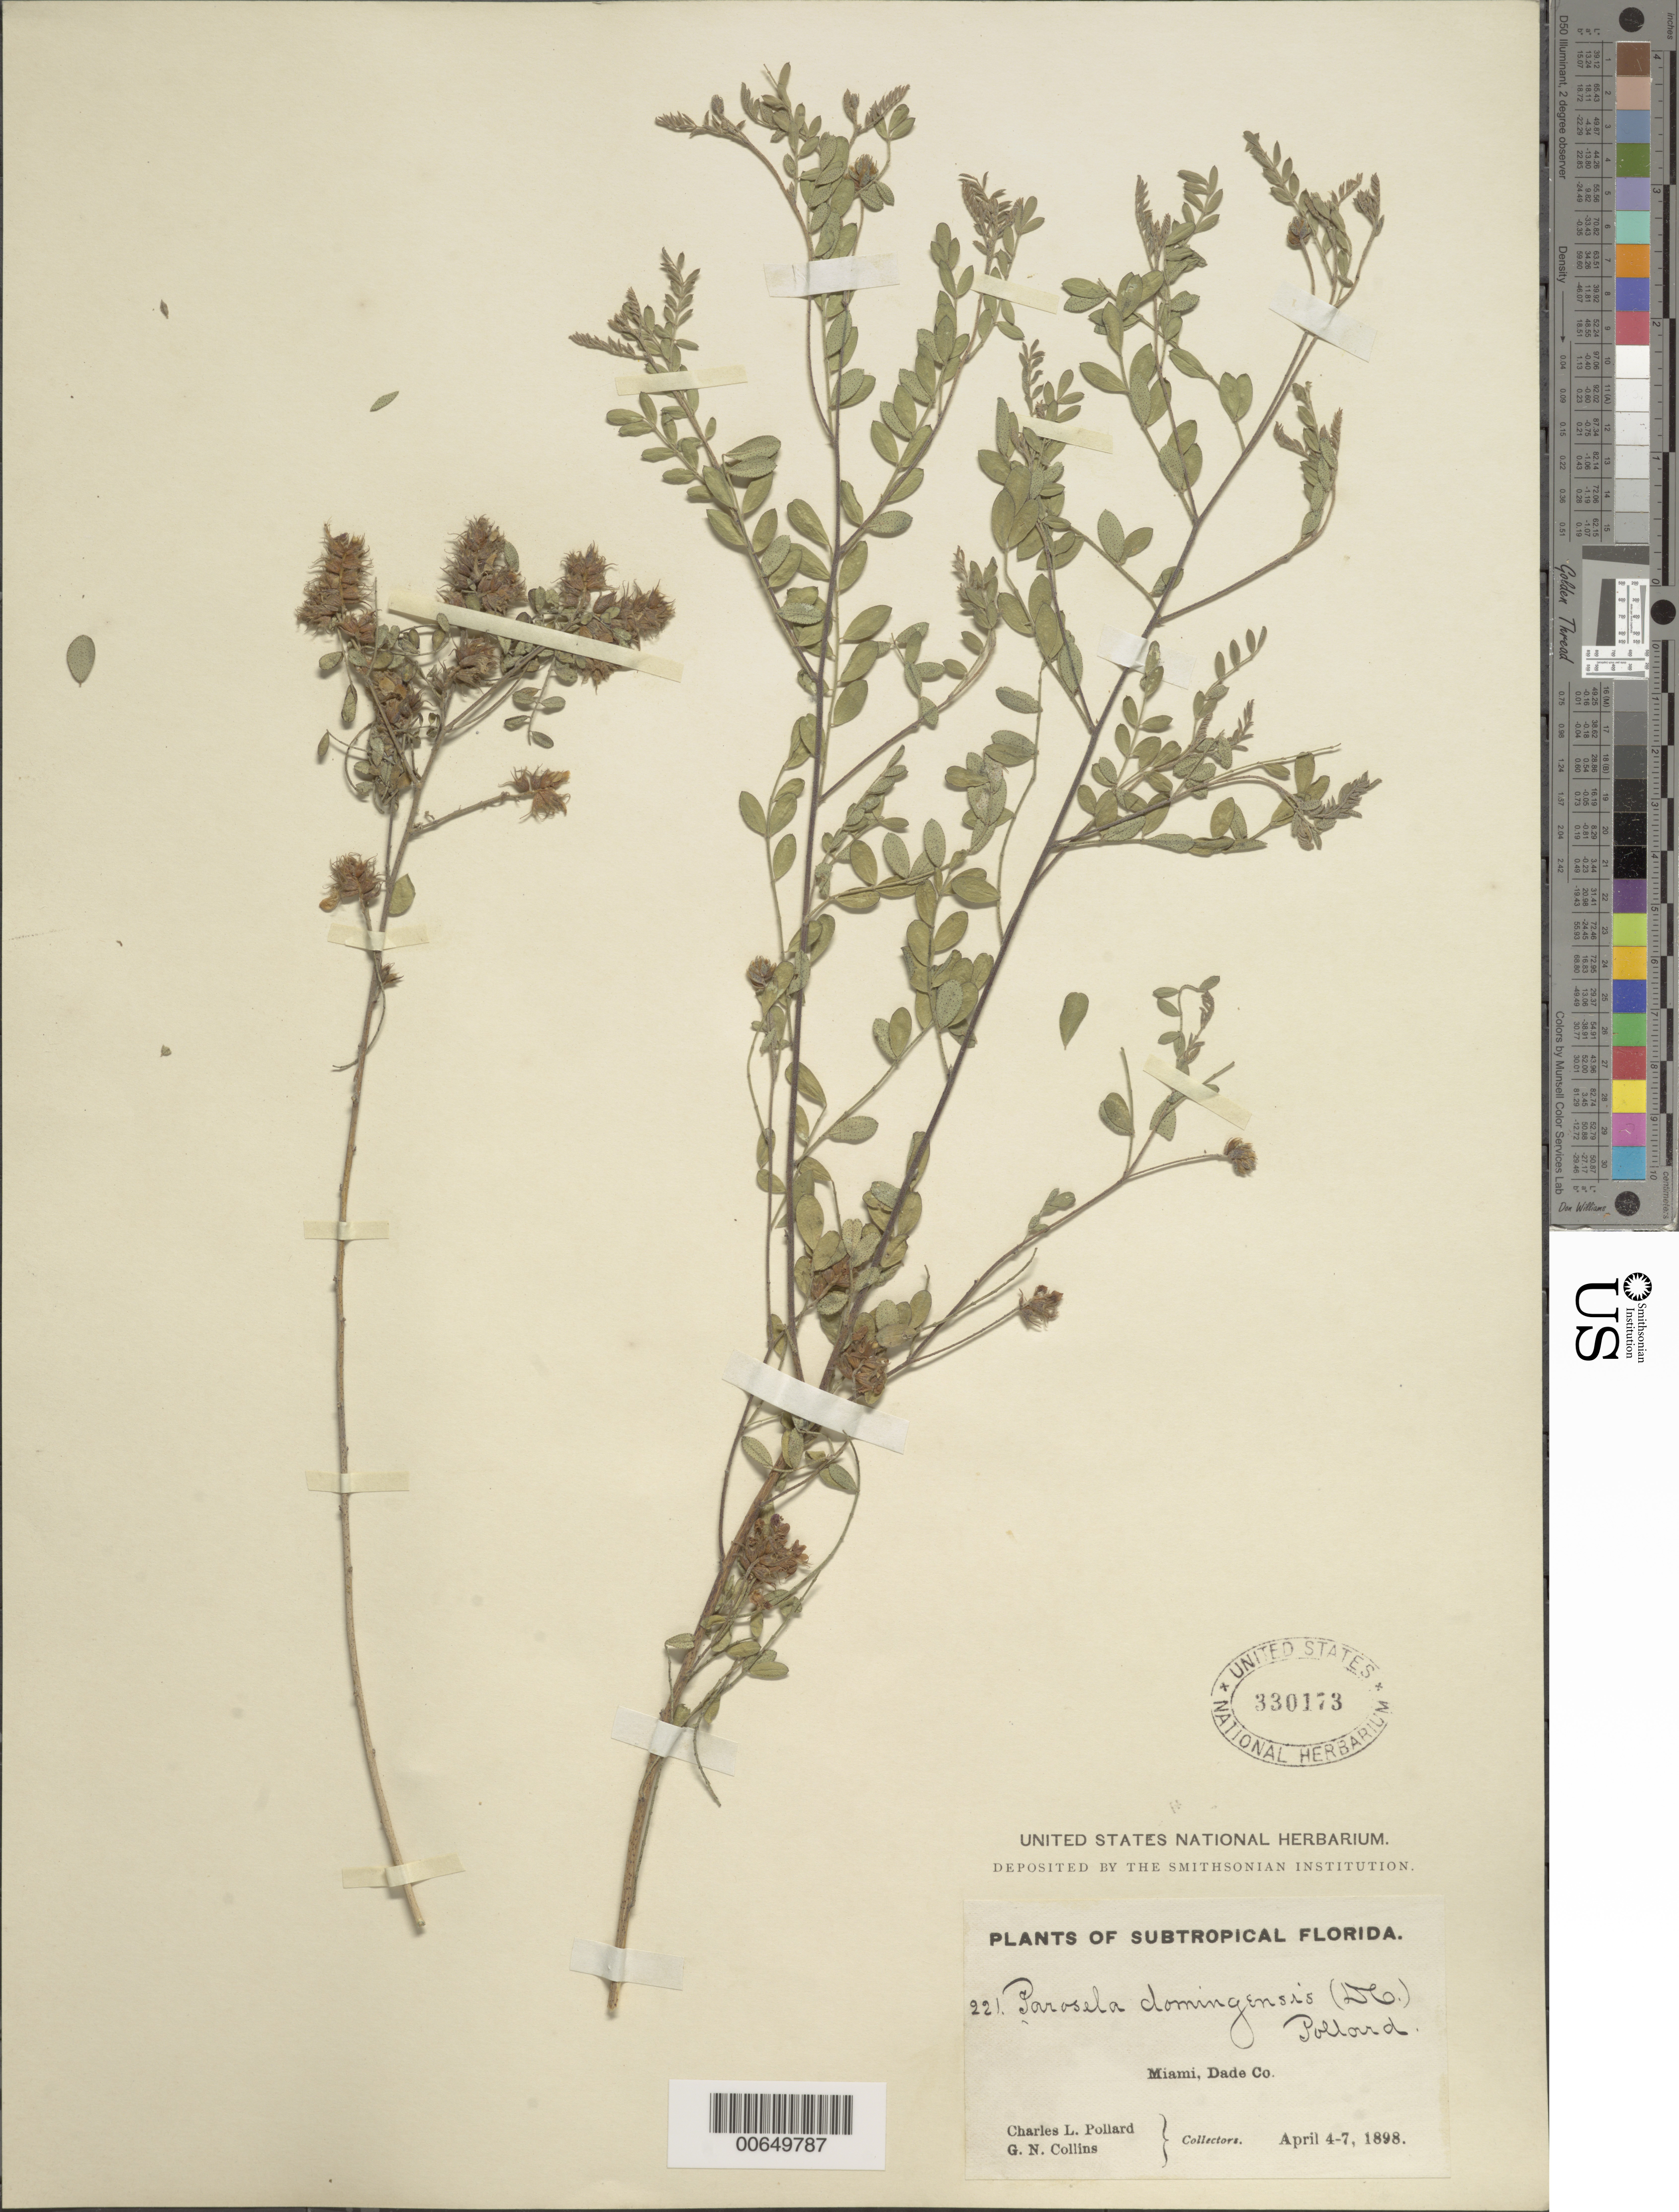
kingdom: Plantae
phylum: Tracheophyta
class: Magnoliopsida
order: Fabales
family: Fabaceae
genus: Dalea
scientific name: Dalea carthagenensis var. floridana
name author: (Rydb.) Barneby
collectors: C. L. Pollard & G. Collins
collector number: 221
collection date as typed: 04 Apr 1898 to 07 Apr 1898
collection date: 1898-04-04/1898-04-07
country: United States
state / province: Florida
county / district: Dade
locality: Miami.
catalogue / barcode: US 330173